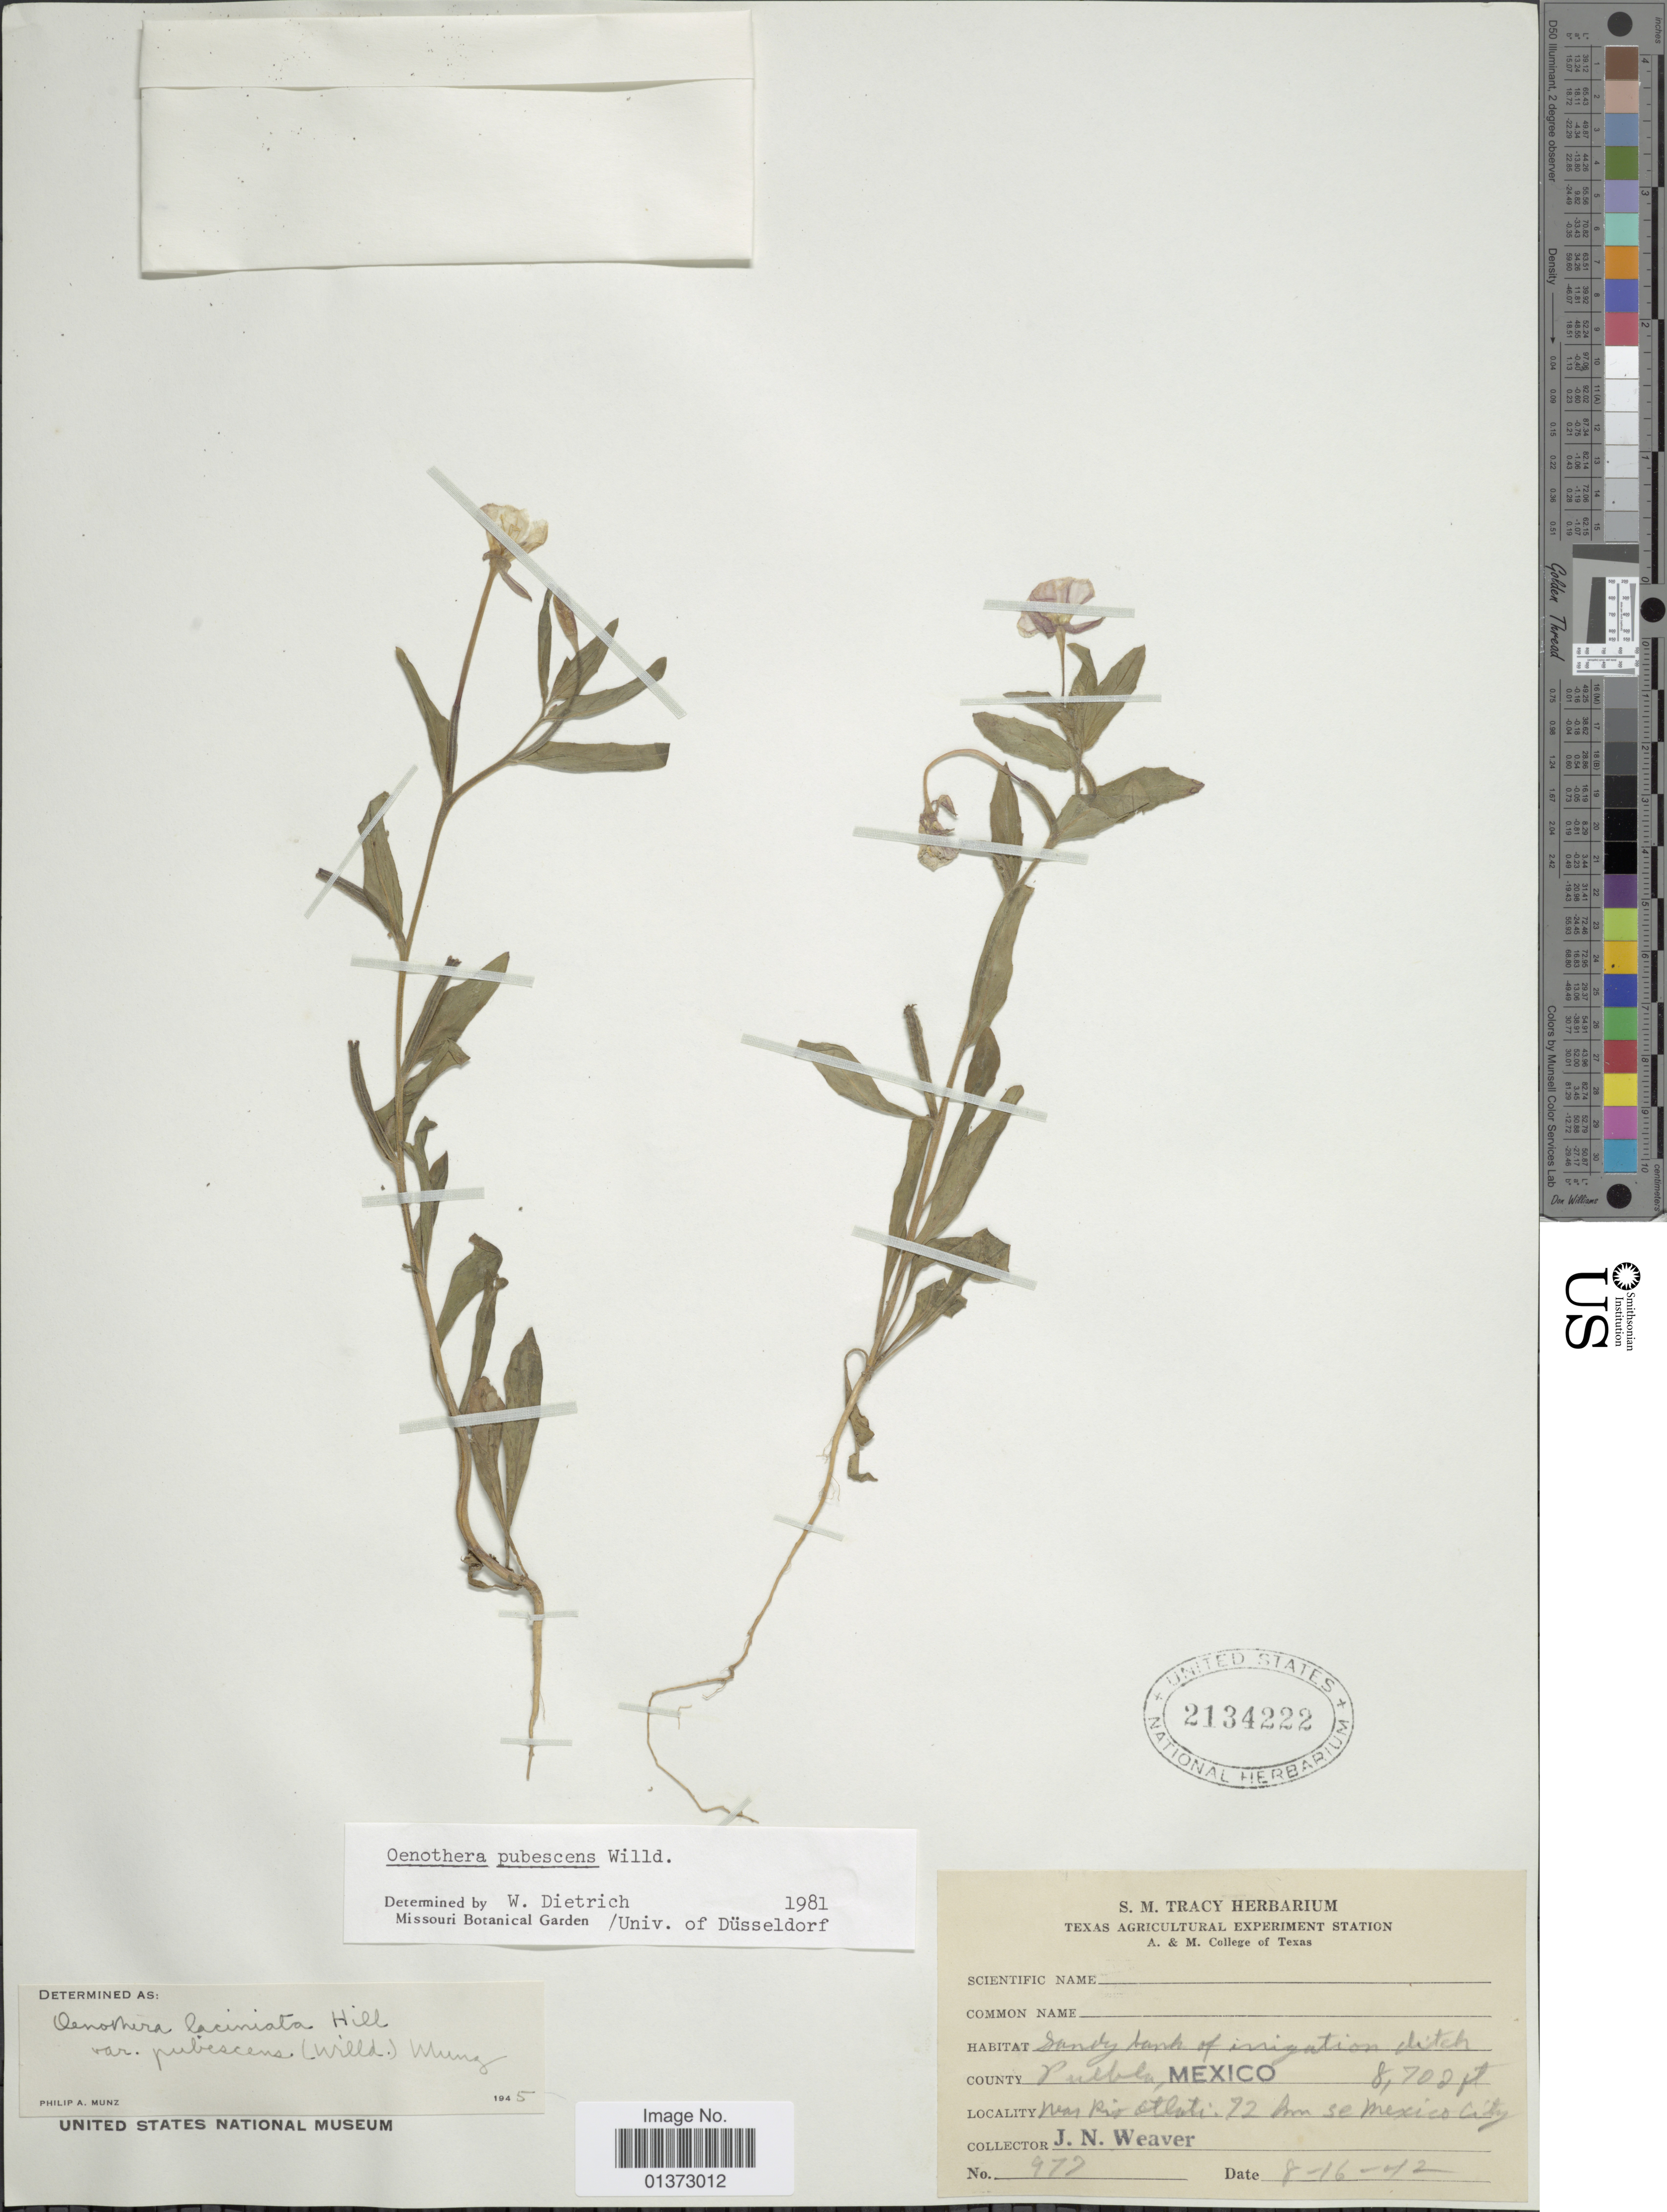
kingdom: Plantae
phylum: Tracheophyta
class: Magnoliopsida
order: Myrtales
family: Onagraceae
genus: Oenothera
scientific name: Oenothera pubescens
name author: Willd. ex Spreng.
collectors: J. N. Weaver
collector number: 972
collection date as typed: Transcribed d/m/y: 16/8/42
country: Mexico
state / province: Puebla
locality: Near Rio Atlati, 72 km SE Mexico City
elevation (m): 2652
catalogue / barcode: US 2134222